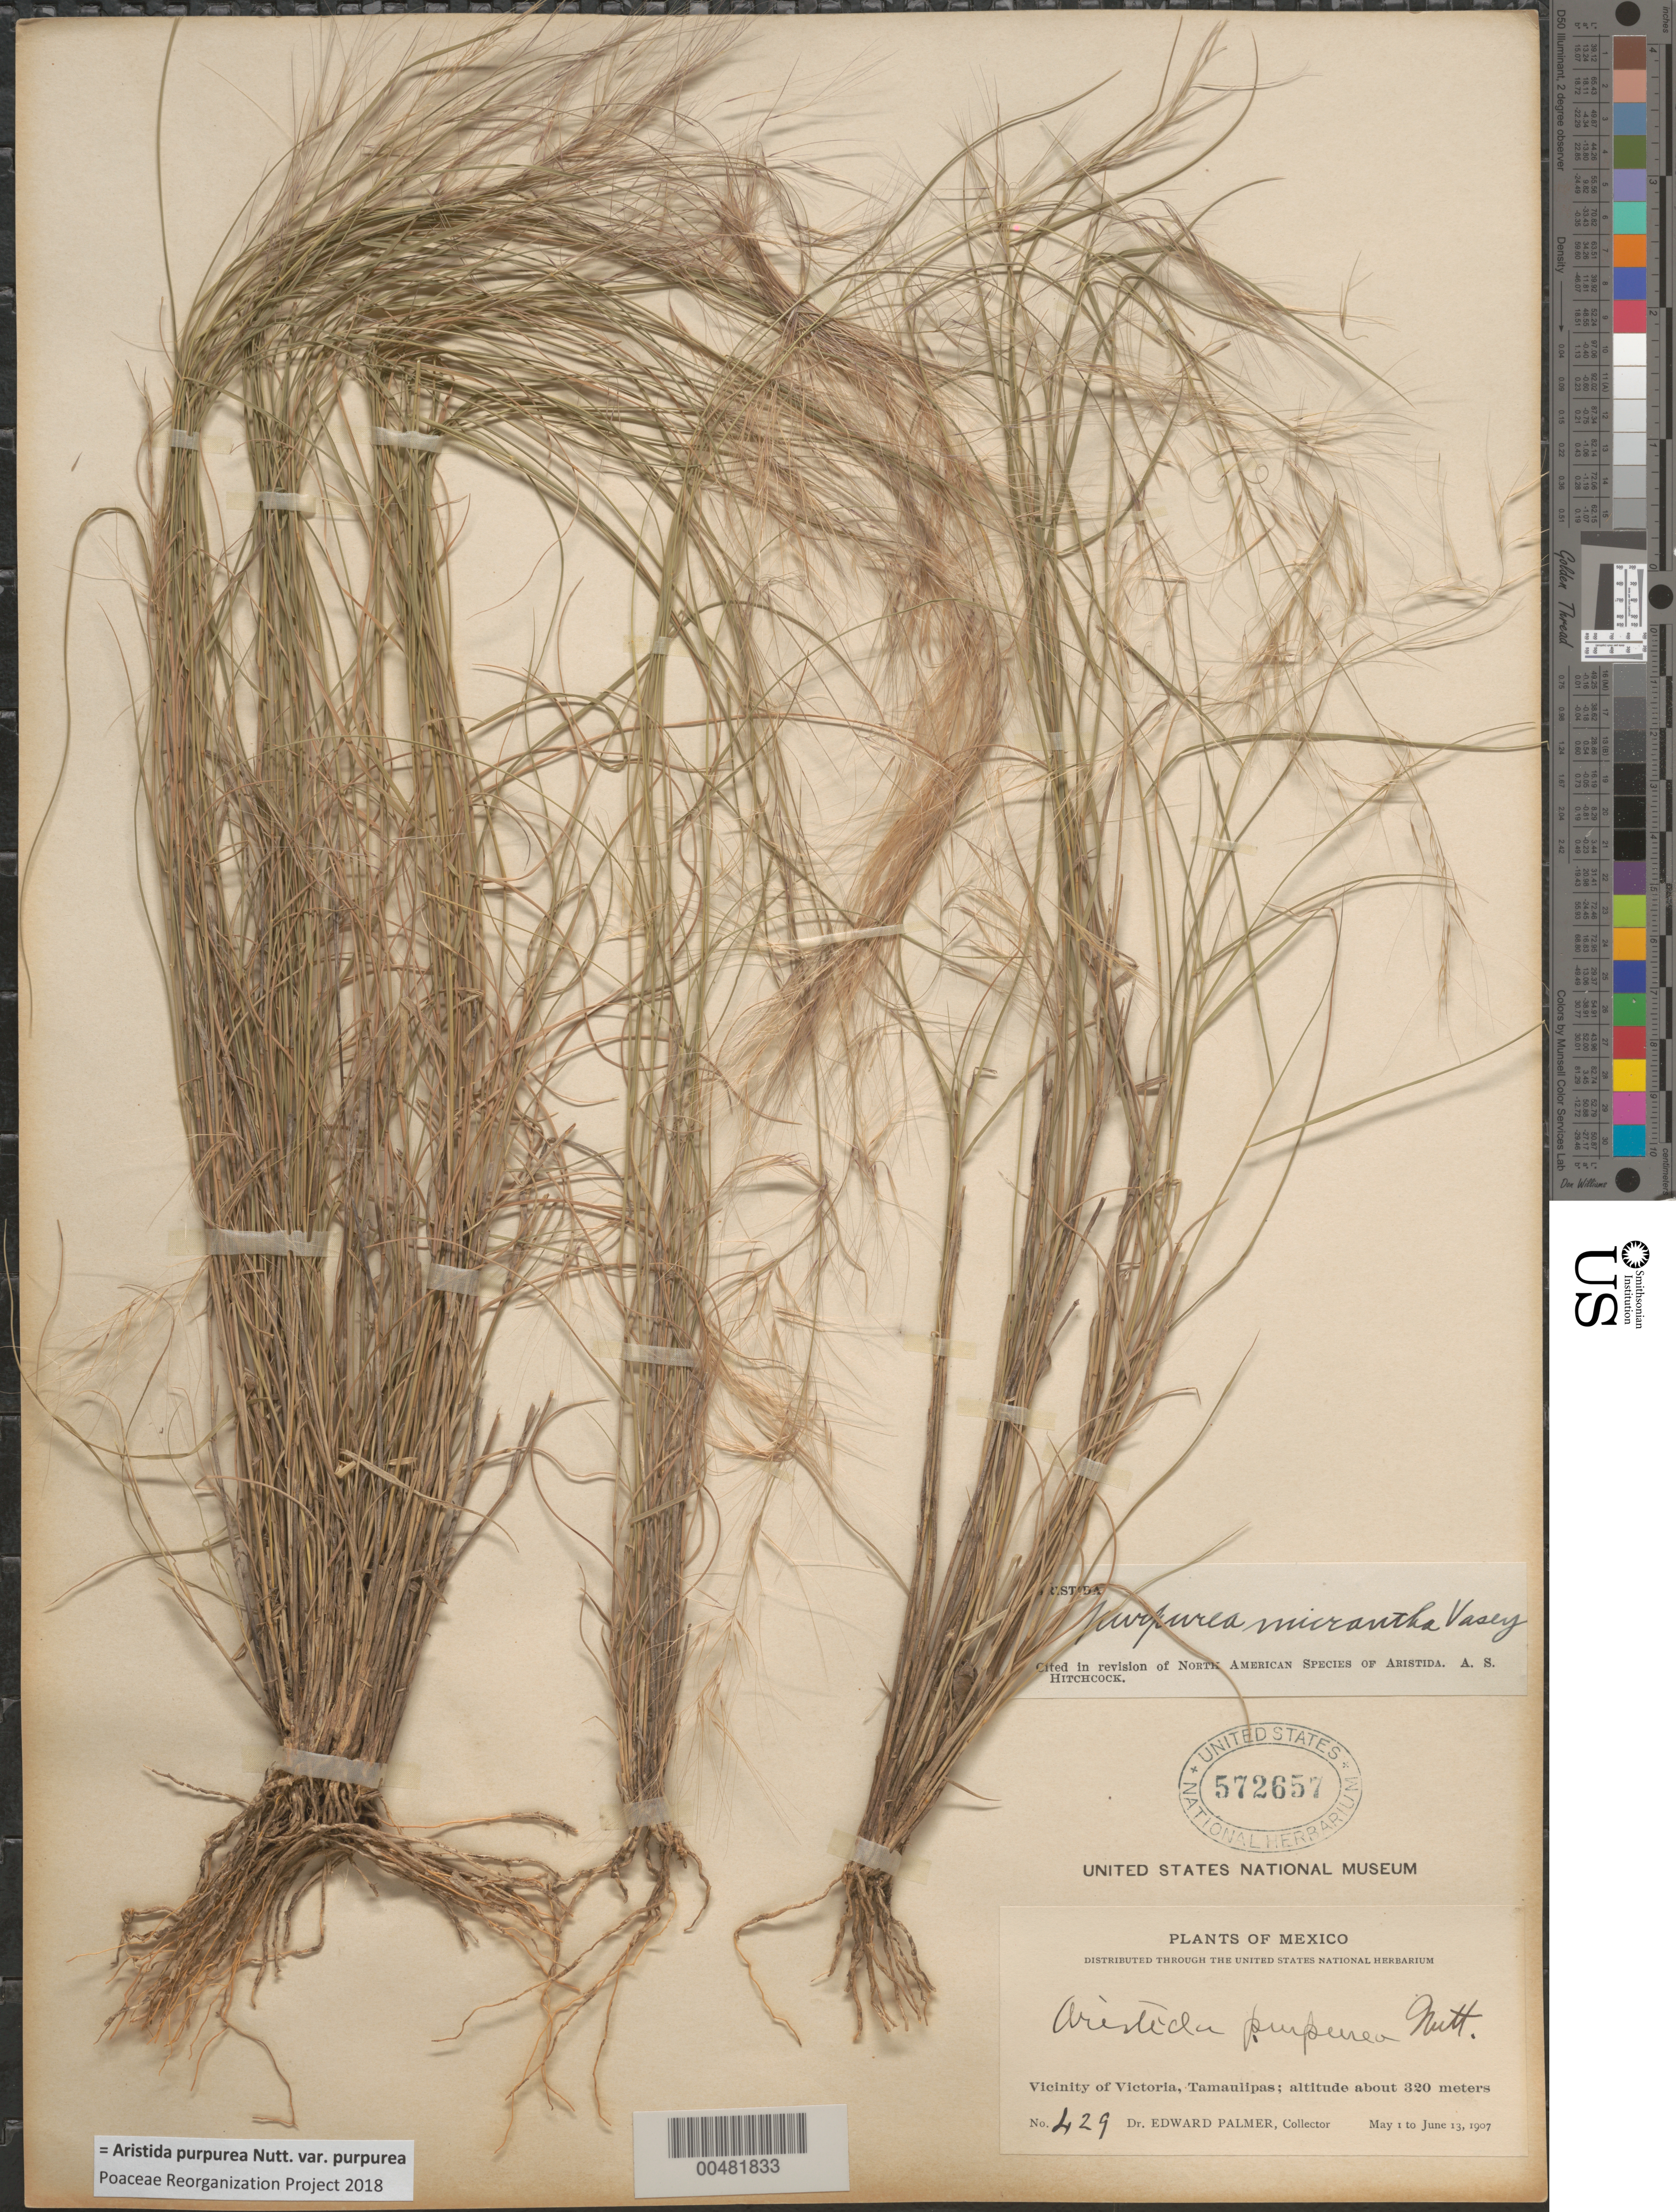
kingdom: Plantae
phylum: Tracheophyta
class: Liliopsida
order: Poales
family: Poaceae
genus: Aristida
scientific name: Aristida purpurea var. purpurea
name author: Nutt.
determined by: Poaceae Reorganization Project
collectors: E. Palmer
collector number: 429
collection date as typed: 1 May 1907 to 13 Jun 1907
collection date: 1907-05-01/1907-06-13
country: Mexico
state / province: Tamaulipas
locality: Vicinity of Victoria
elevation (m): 320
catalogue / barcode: US 572657